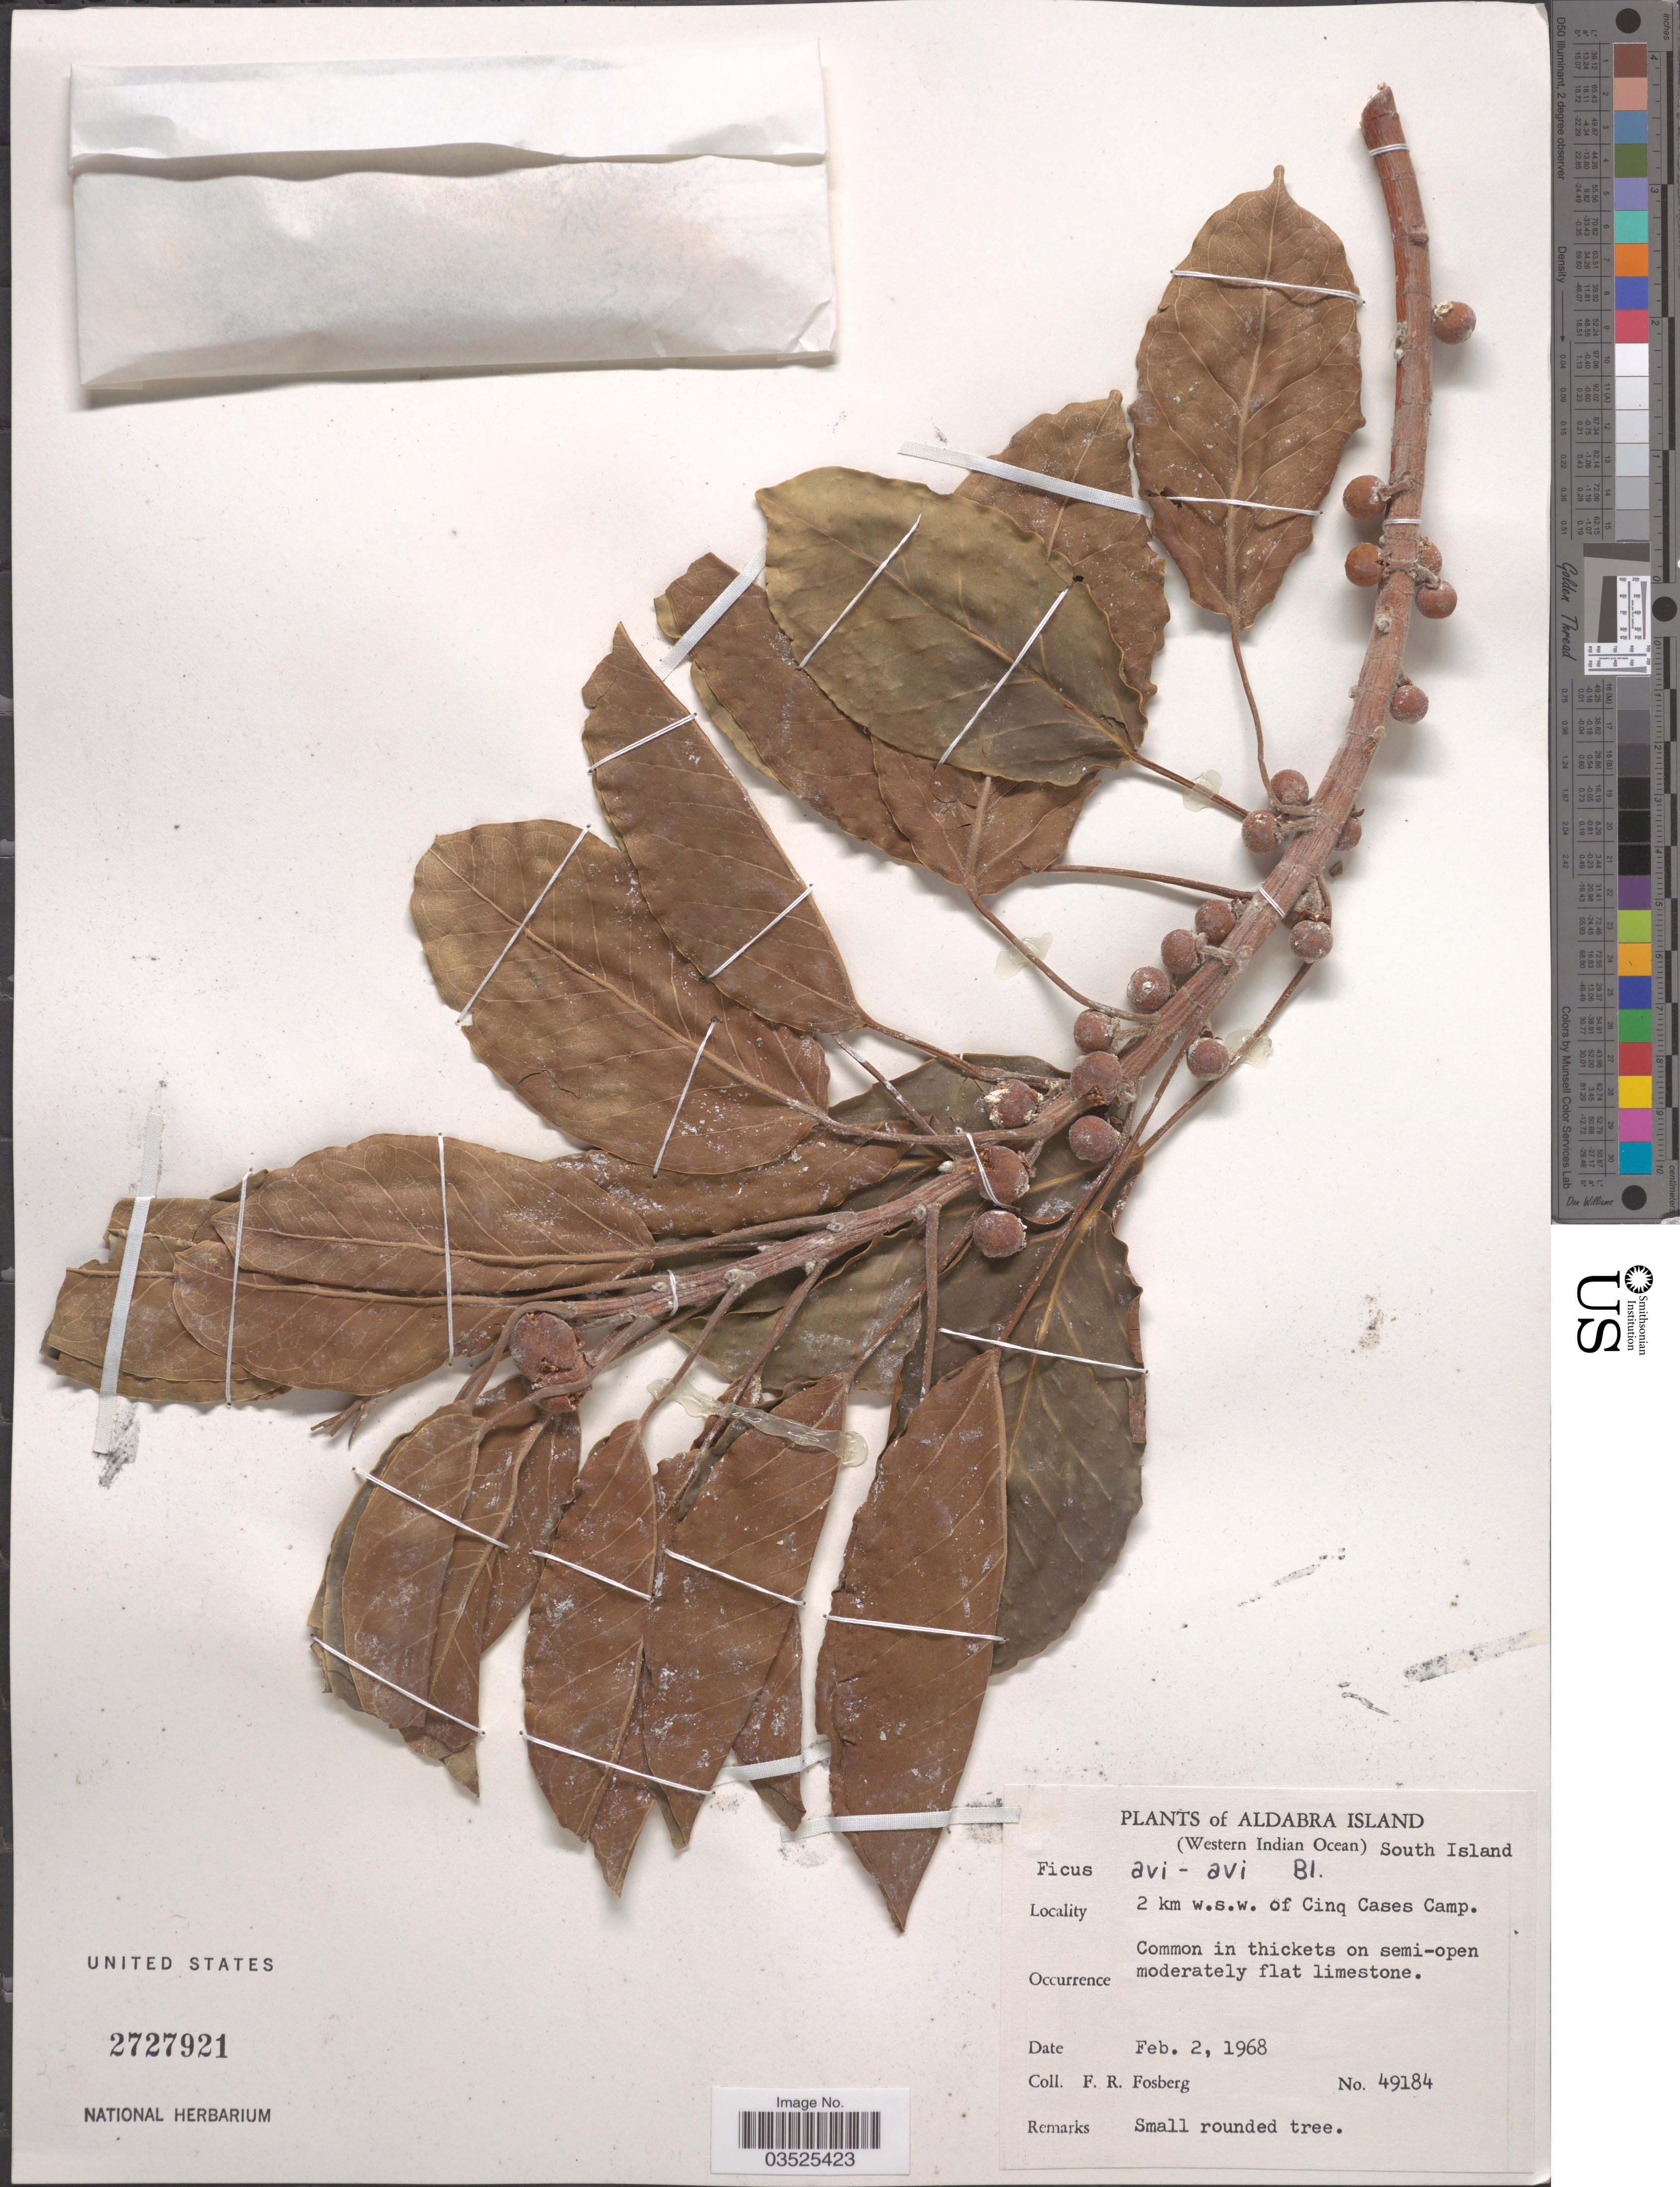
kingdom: Plantae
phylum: Tracheophyta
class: Magnoliopsida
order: Rosales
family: Moraceae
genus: Ficus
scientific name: Ficus avi-avi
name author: Blume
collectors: F. R. Fosberg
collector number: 49184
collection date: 1968-02-02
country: Seychelles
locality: Aldabra Island (Western Indian Ocean) South Island. 2 km w.s.w. of Cinq Cases Camp.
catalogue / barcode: US 2727921